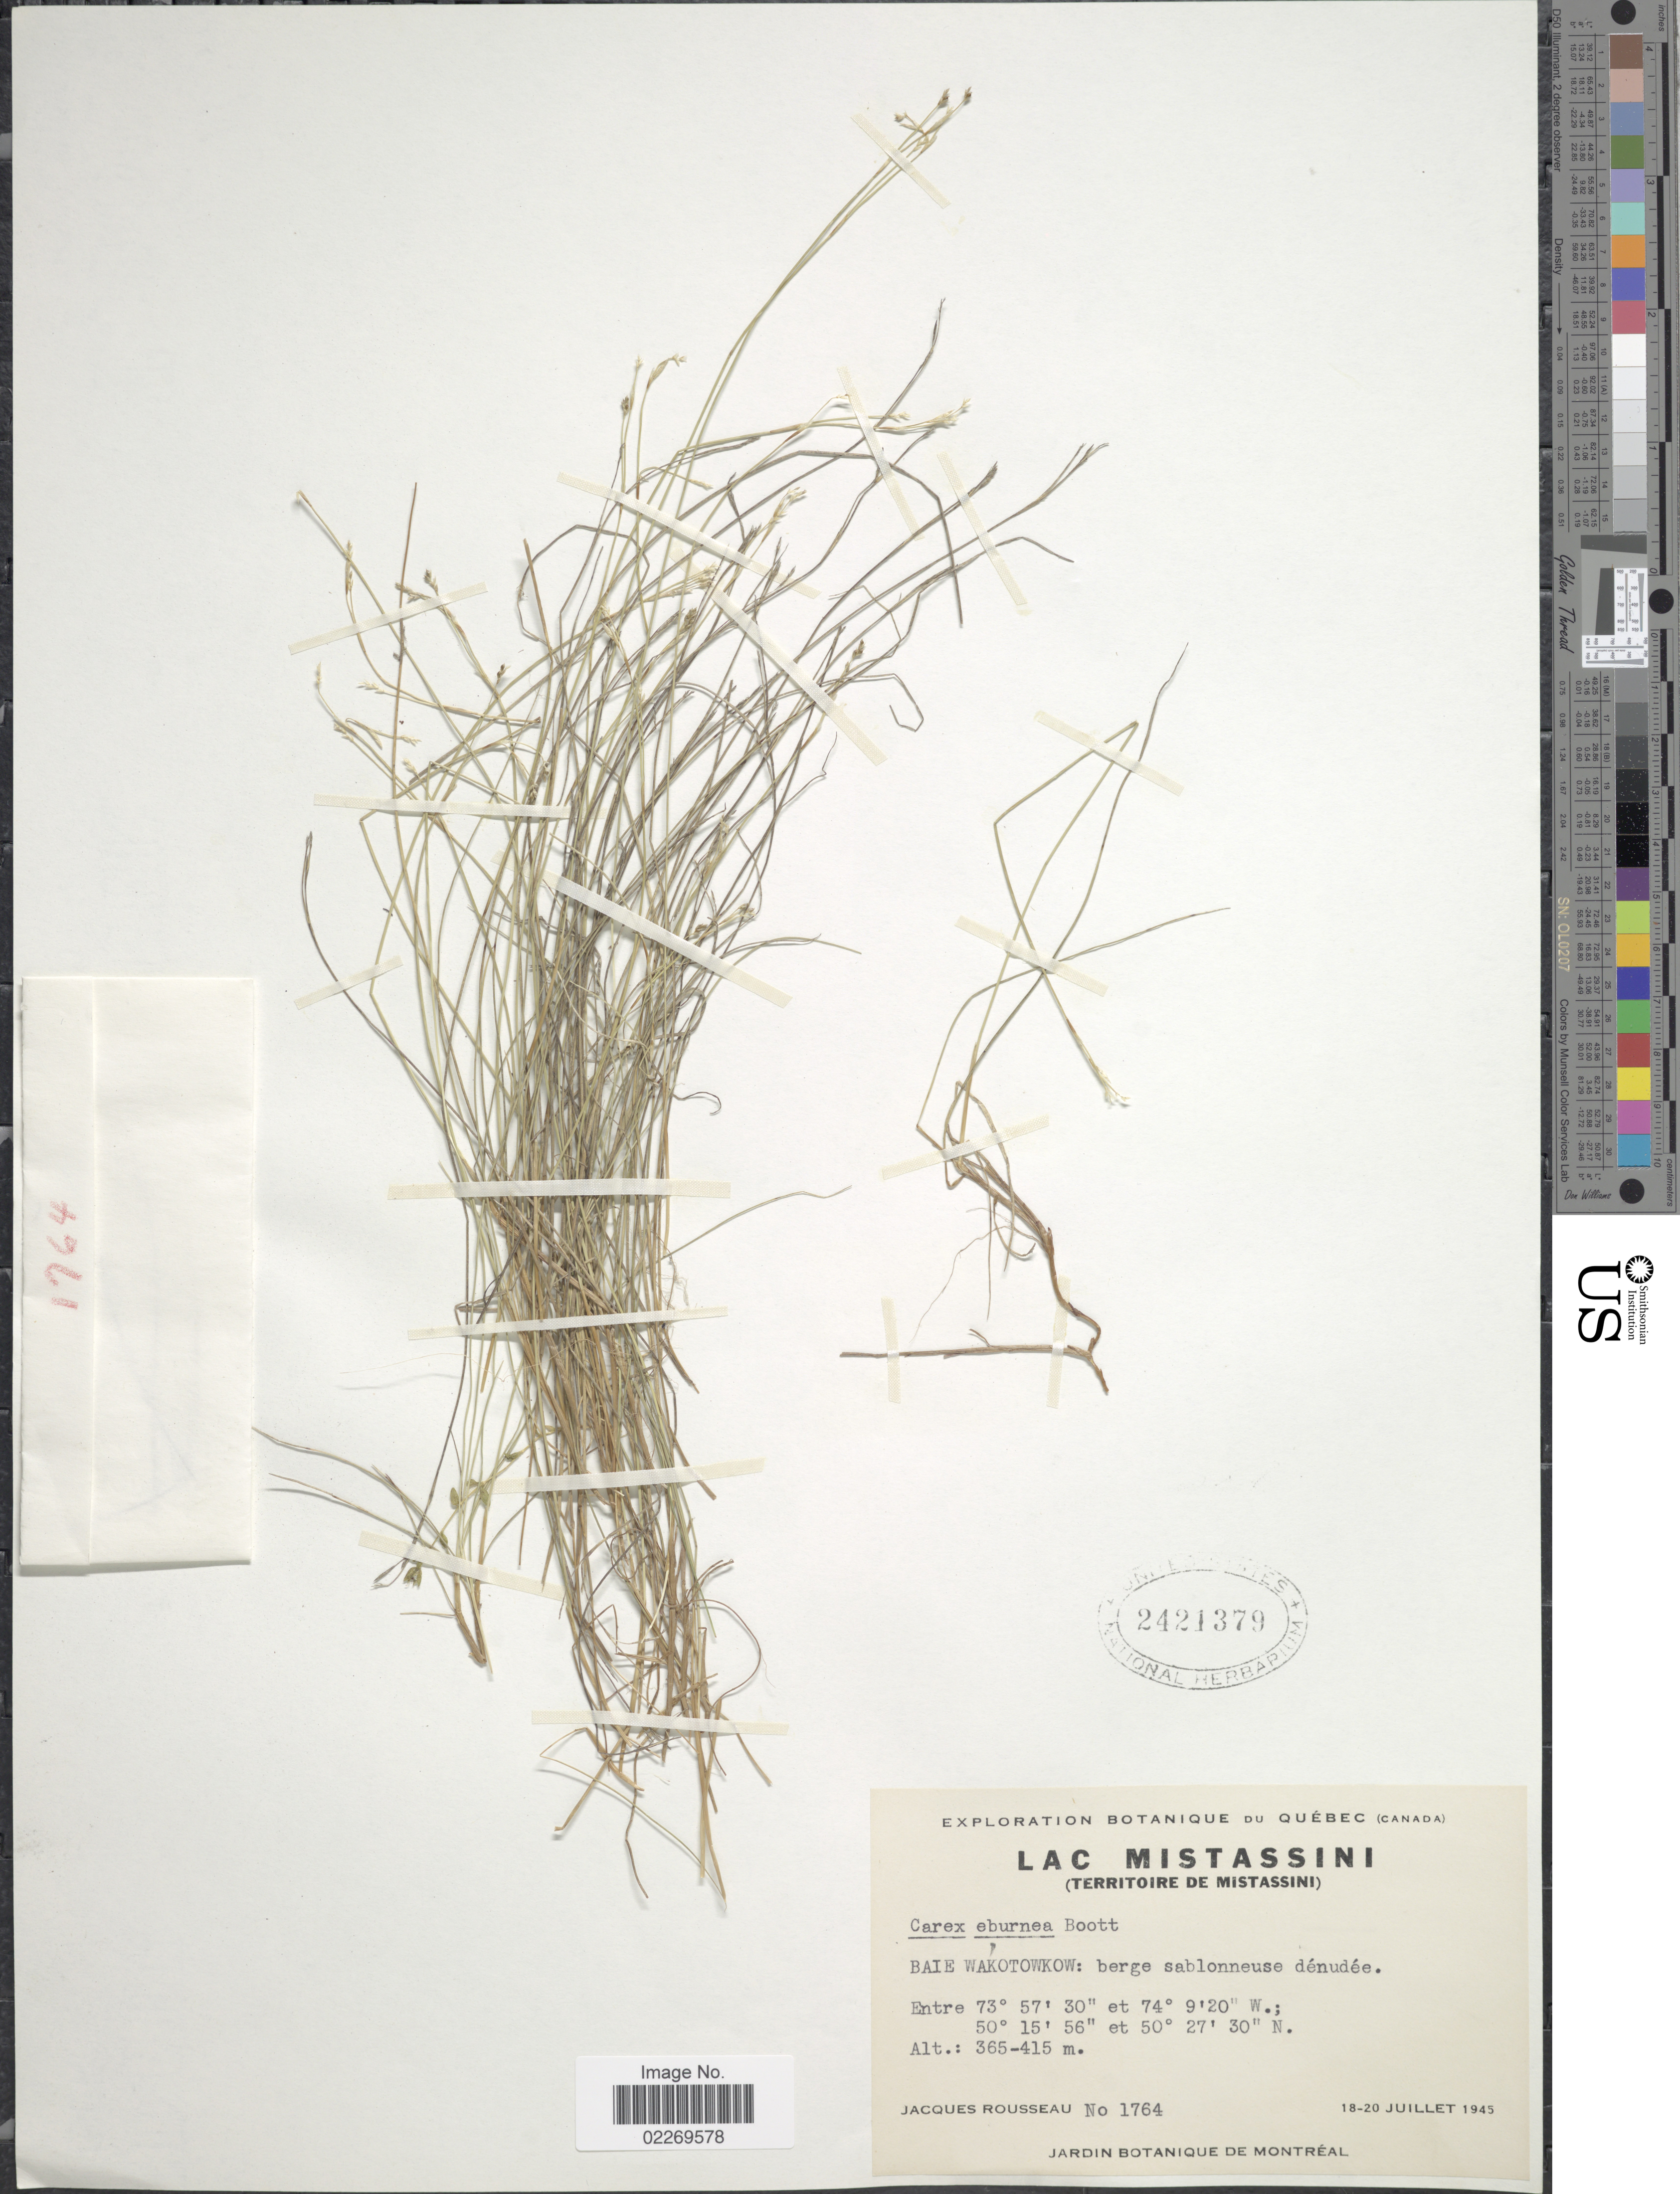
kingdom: Plantae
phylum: Tracheophyta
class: Liliopsida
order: Poales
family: Cyperaceae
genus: Carex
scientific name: Carex eburnea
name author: Boott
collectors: J. Rousseau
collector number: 1764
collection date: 1945-07-18/1945-07-20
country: Canada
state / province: Quebec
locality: Lac Mistassini, (Territorire de Mistassini). Baie Wakotowkow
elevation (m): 365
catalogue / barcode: US 2421379